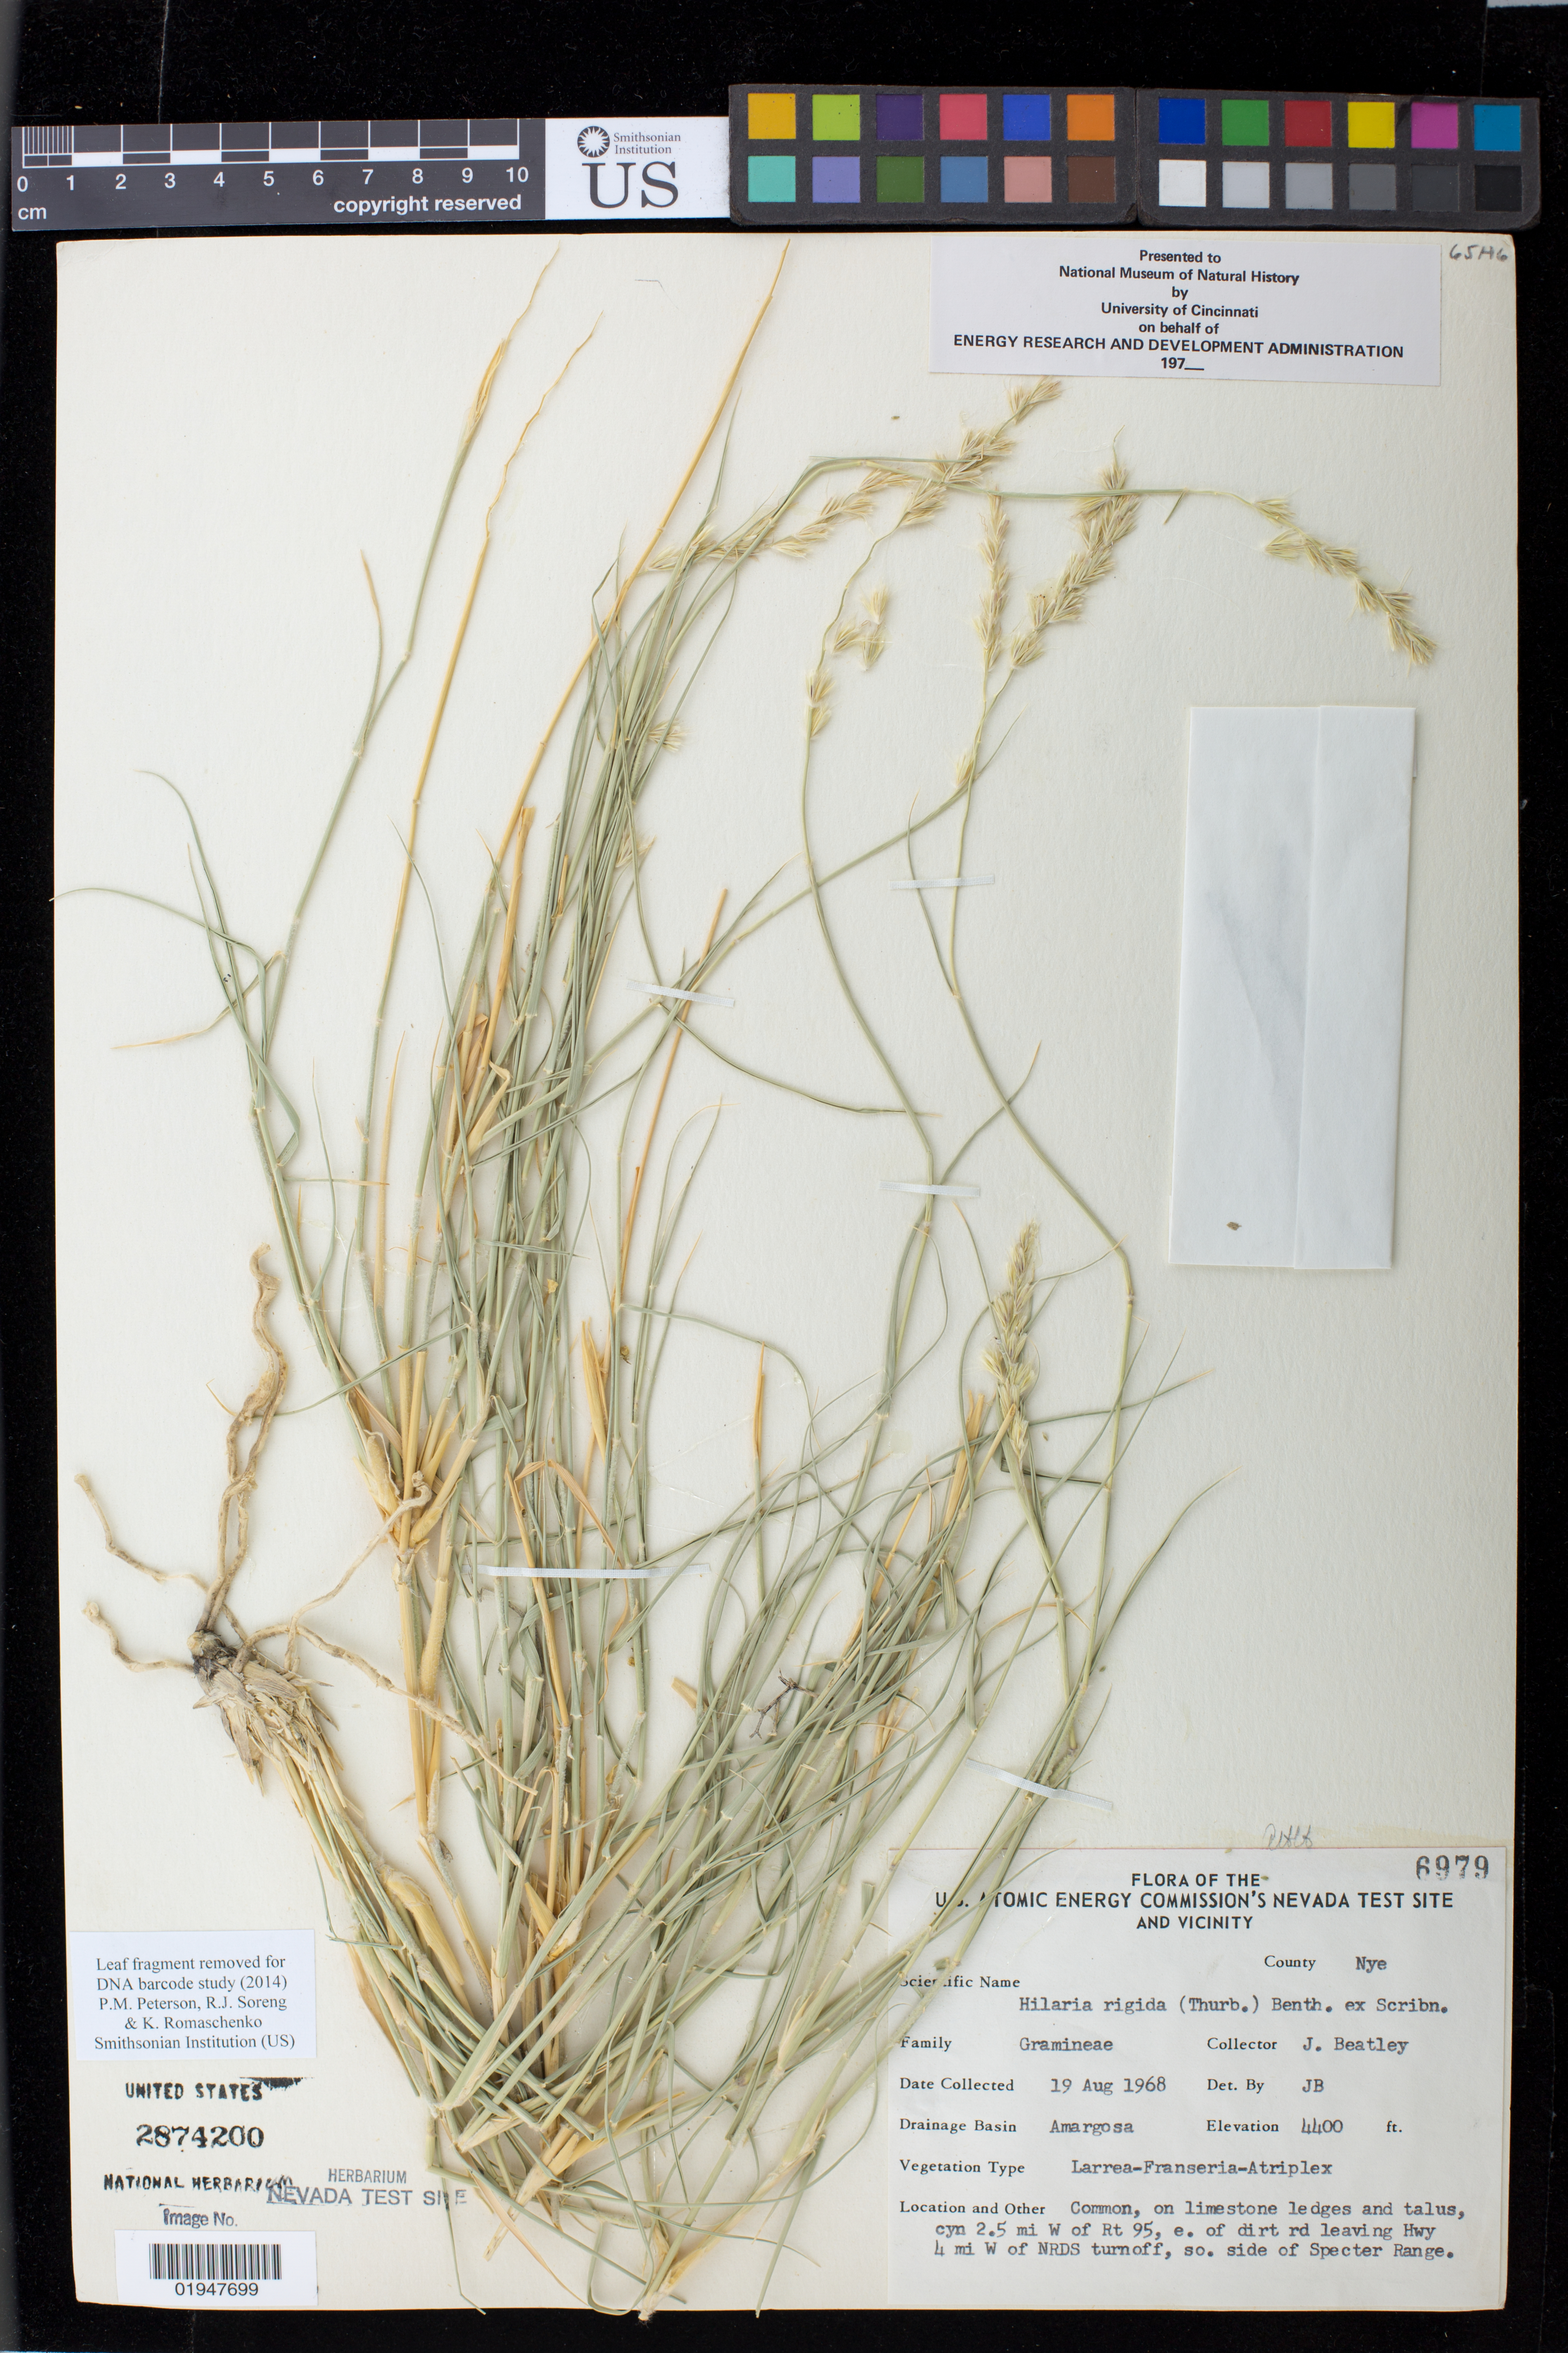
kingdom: Plantae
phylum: Tracheophyta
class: Liliopsida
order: Poales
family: Poaceae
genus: Hilaria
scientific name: Hilaria rigida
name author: (Thurb.) Benth. ex Scribn.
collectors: J. C. Beatley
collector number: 6979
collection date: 1968-08-19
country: United States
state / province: Nevada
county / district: Nye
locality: Common, on limestone ledges and talus, cyn 2.5 mi W of Rt 95, e. of dirt rd leaving Hwy 4 mi W of NRDS turnoff, so. side of Specter Range.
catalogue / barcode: US 2874200